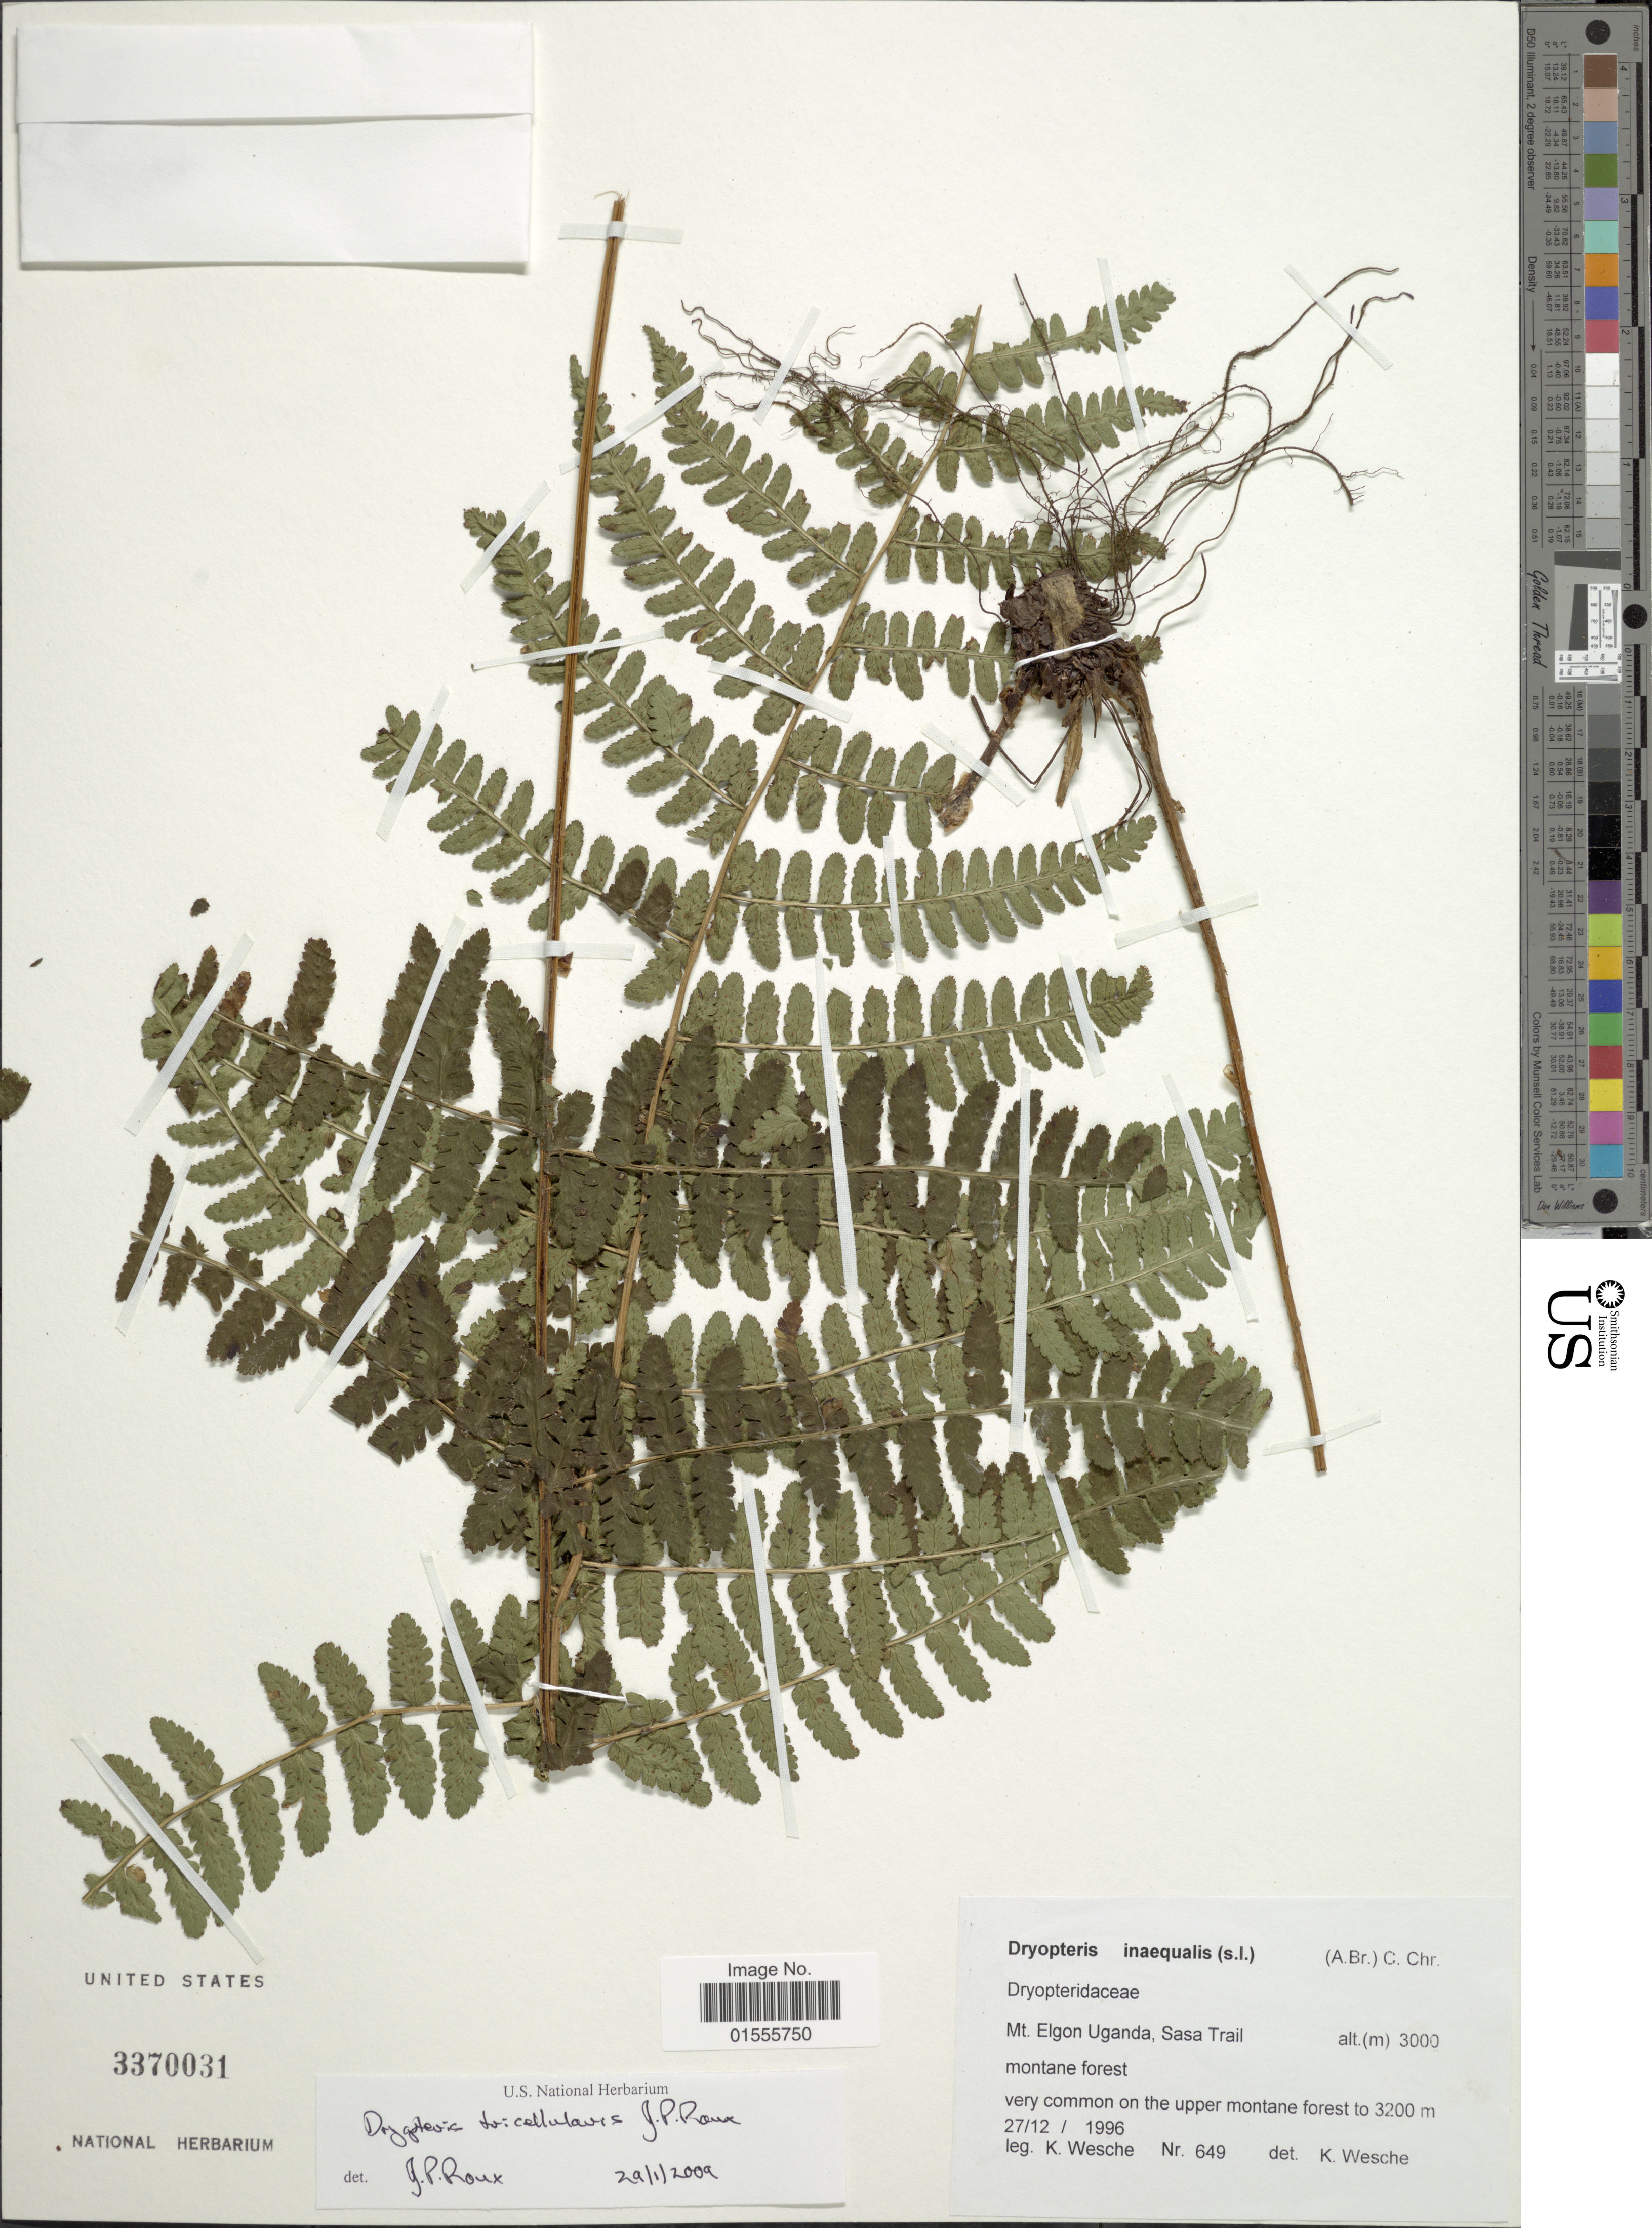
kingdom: Plantae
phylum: Tracheophyta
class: Polypodiopsida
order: Polypodiales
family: Dryopteridaceae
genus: Dryopteris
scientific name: Dryopteris tricellularis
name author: J.P. Roux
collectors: K. Wesche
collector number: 649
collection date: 1996-12-27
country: Uganda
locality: Mt Elgon Uganda, Sasa Trail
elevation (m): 3000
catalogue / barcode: US 3370031